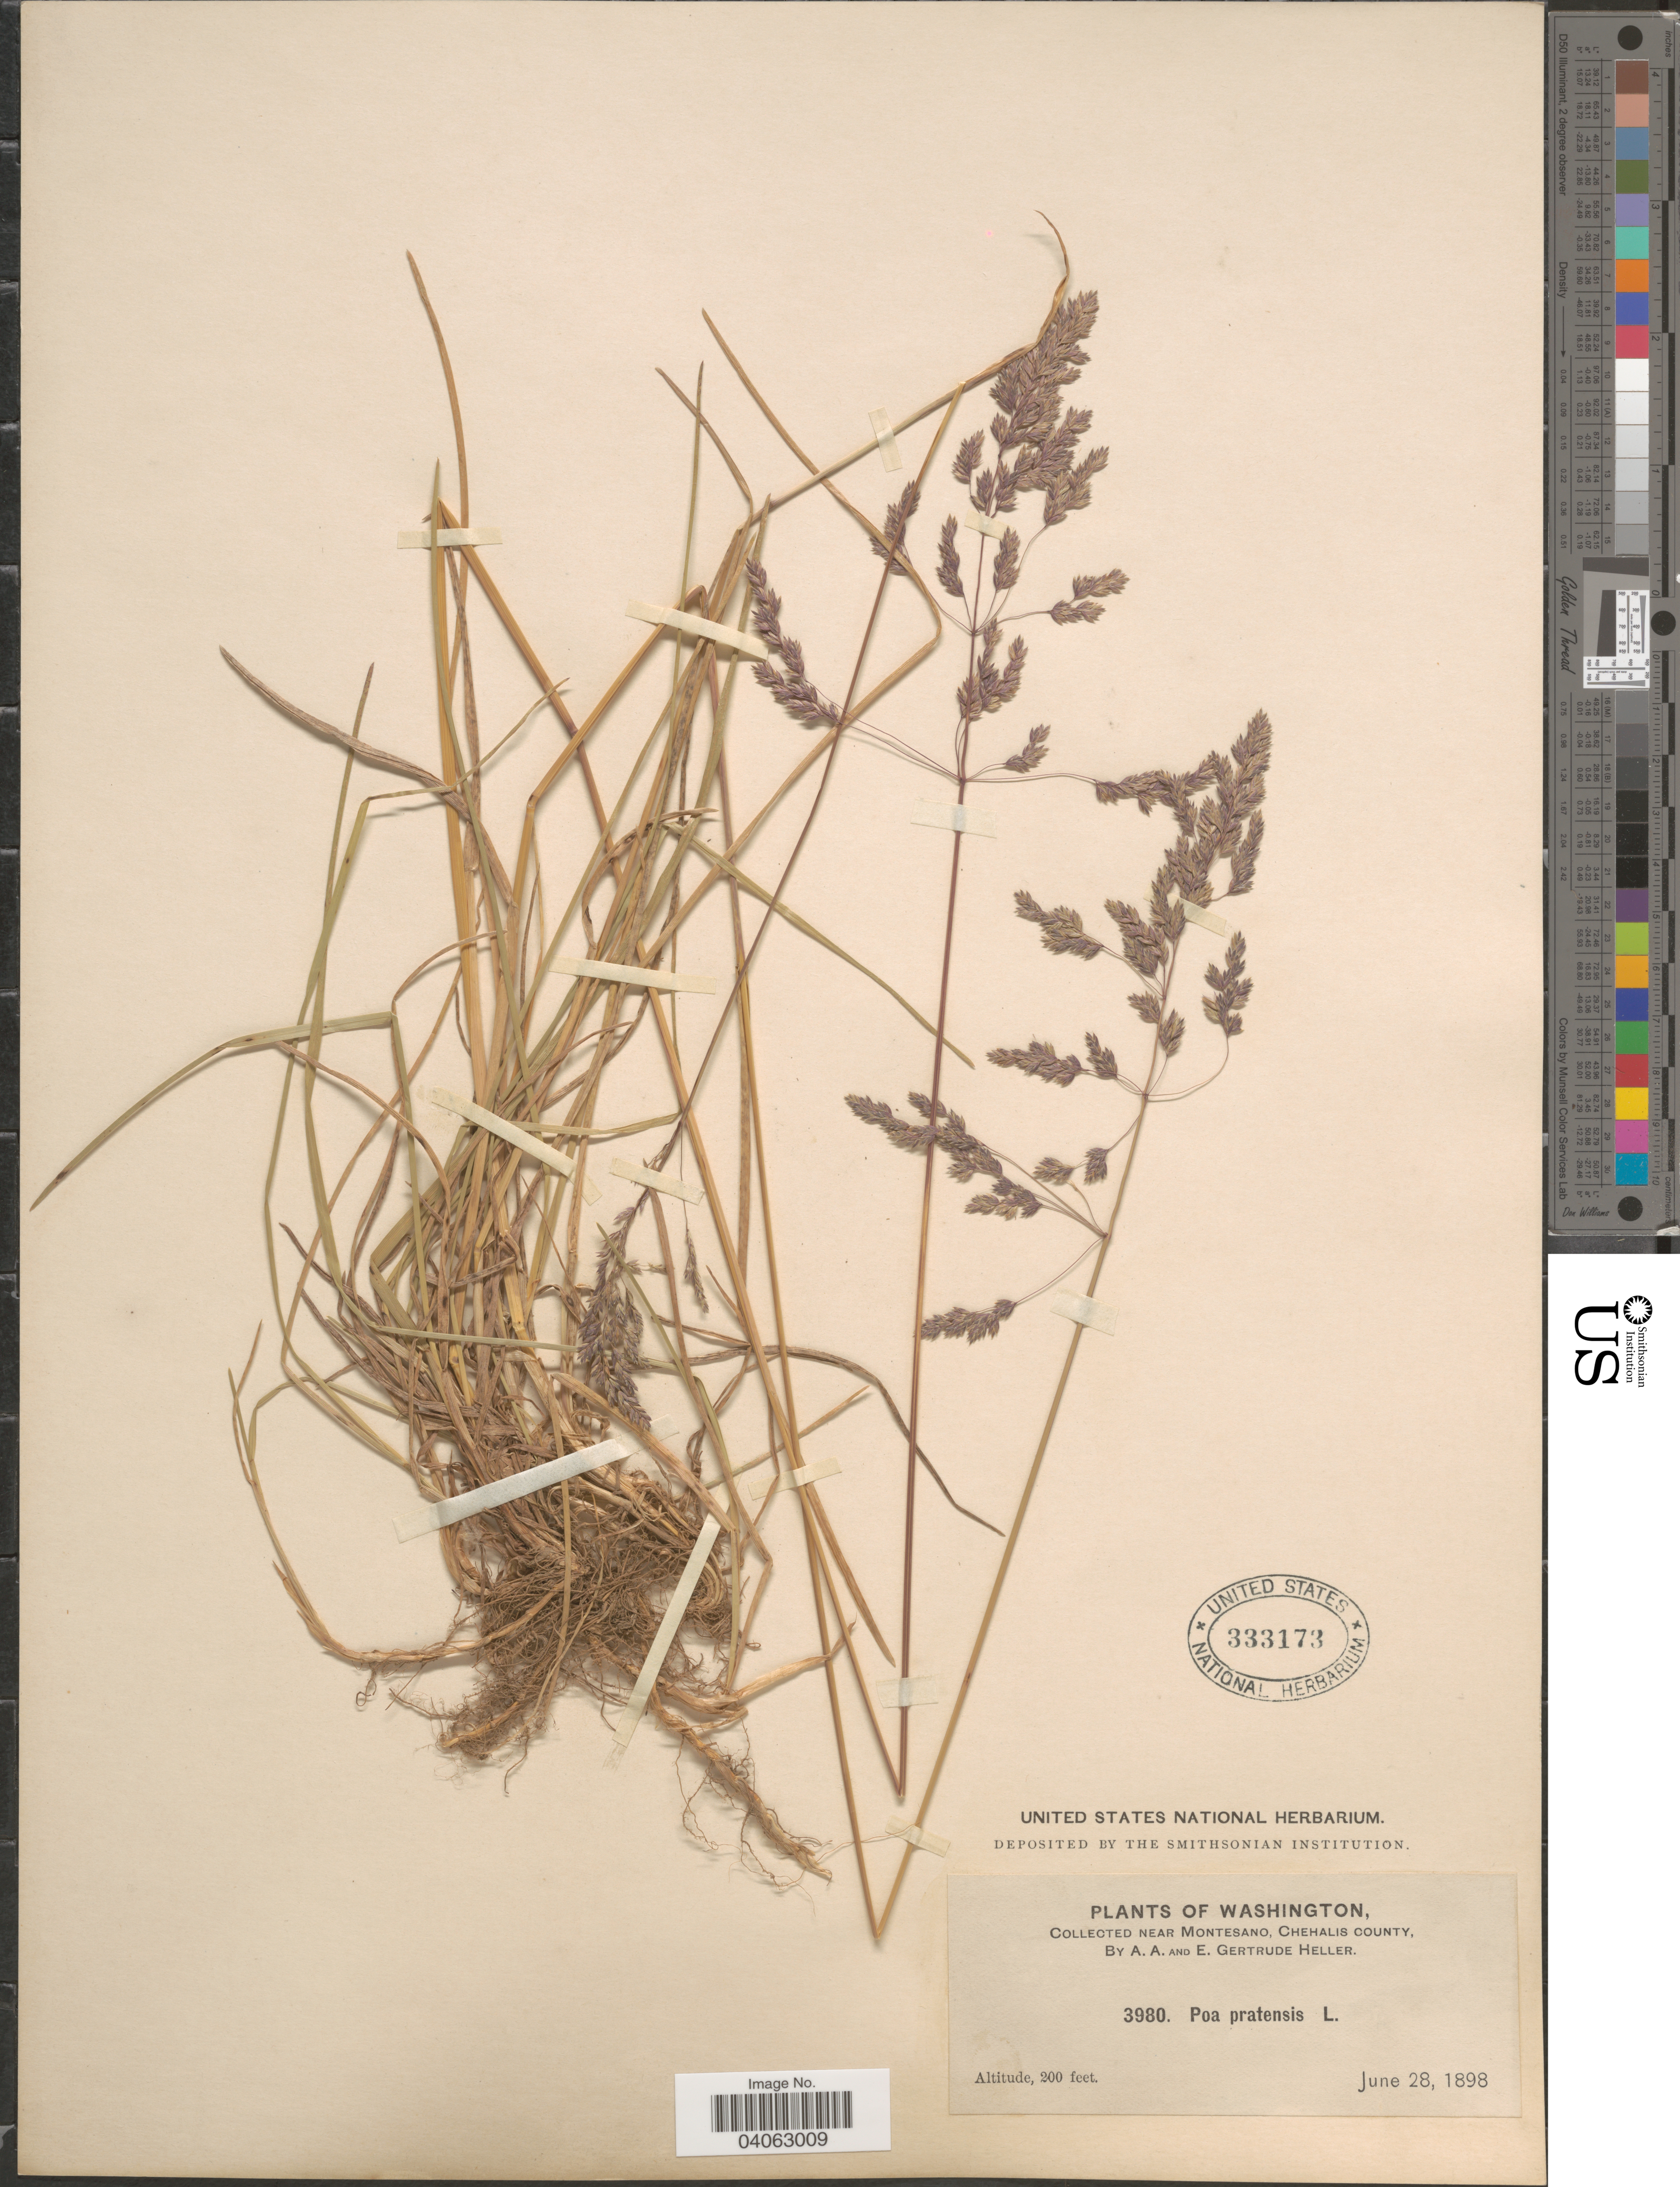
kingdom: Plantae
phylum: Tracheophyta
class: Liliopsida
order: Poales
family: Poaceae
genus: Poa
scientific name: Poa pratensis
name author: L.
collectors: A. A. Heller & E. G. Heller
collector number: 3980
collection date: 1898-06-28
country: United States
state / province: Washington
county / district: Grays Harbor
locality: Near Montesano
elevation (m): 61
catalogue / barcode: US 333173